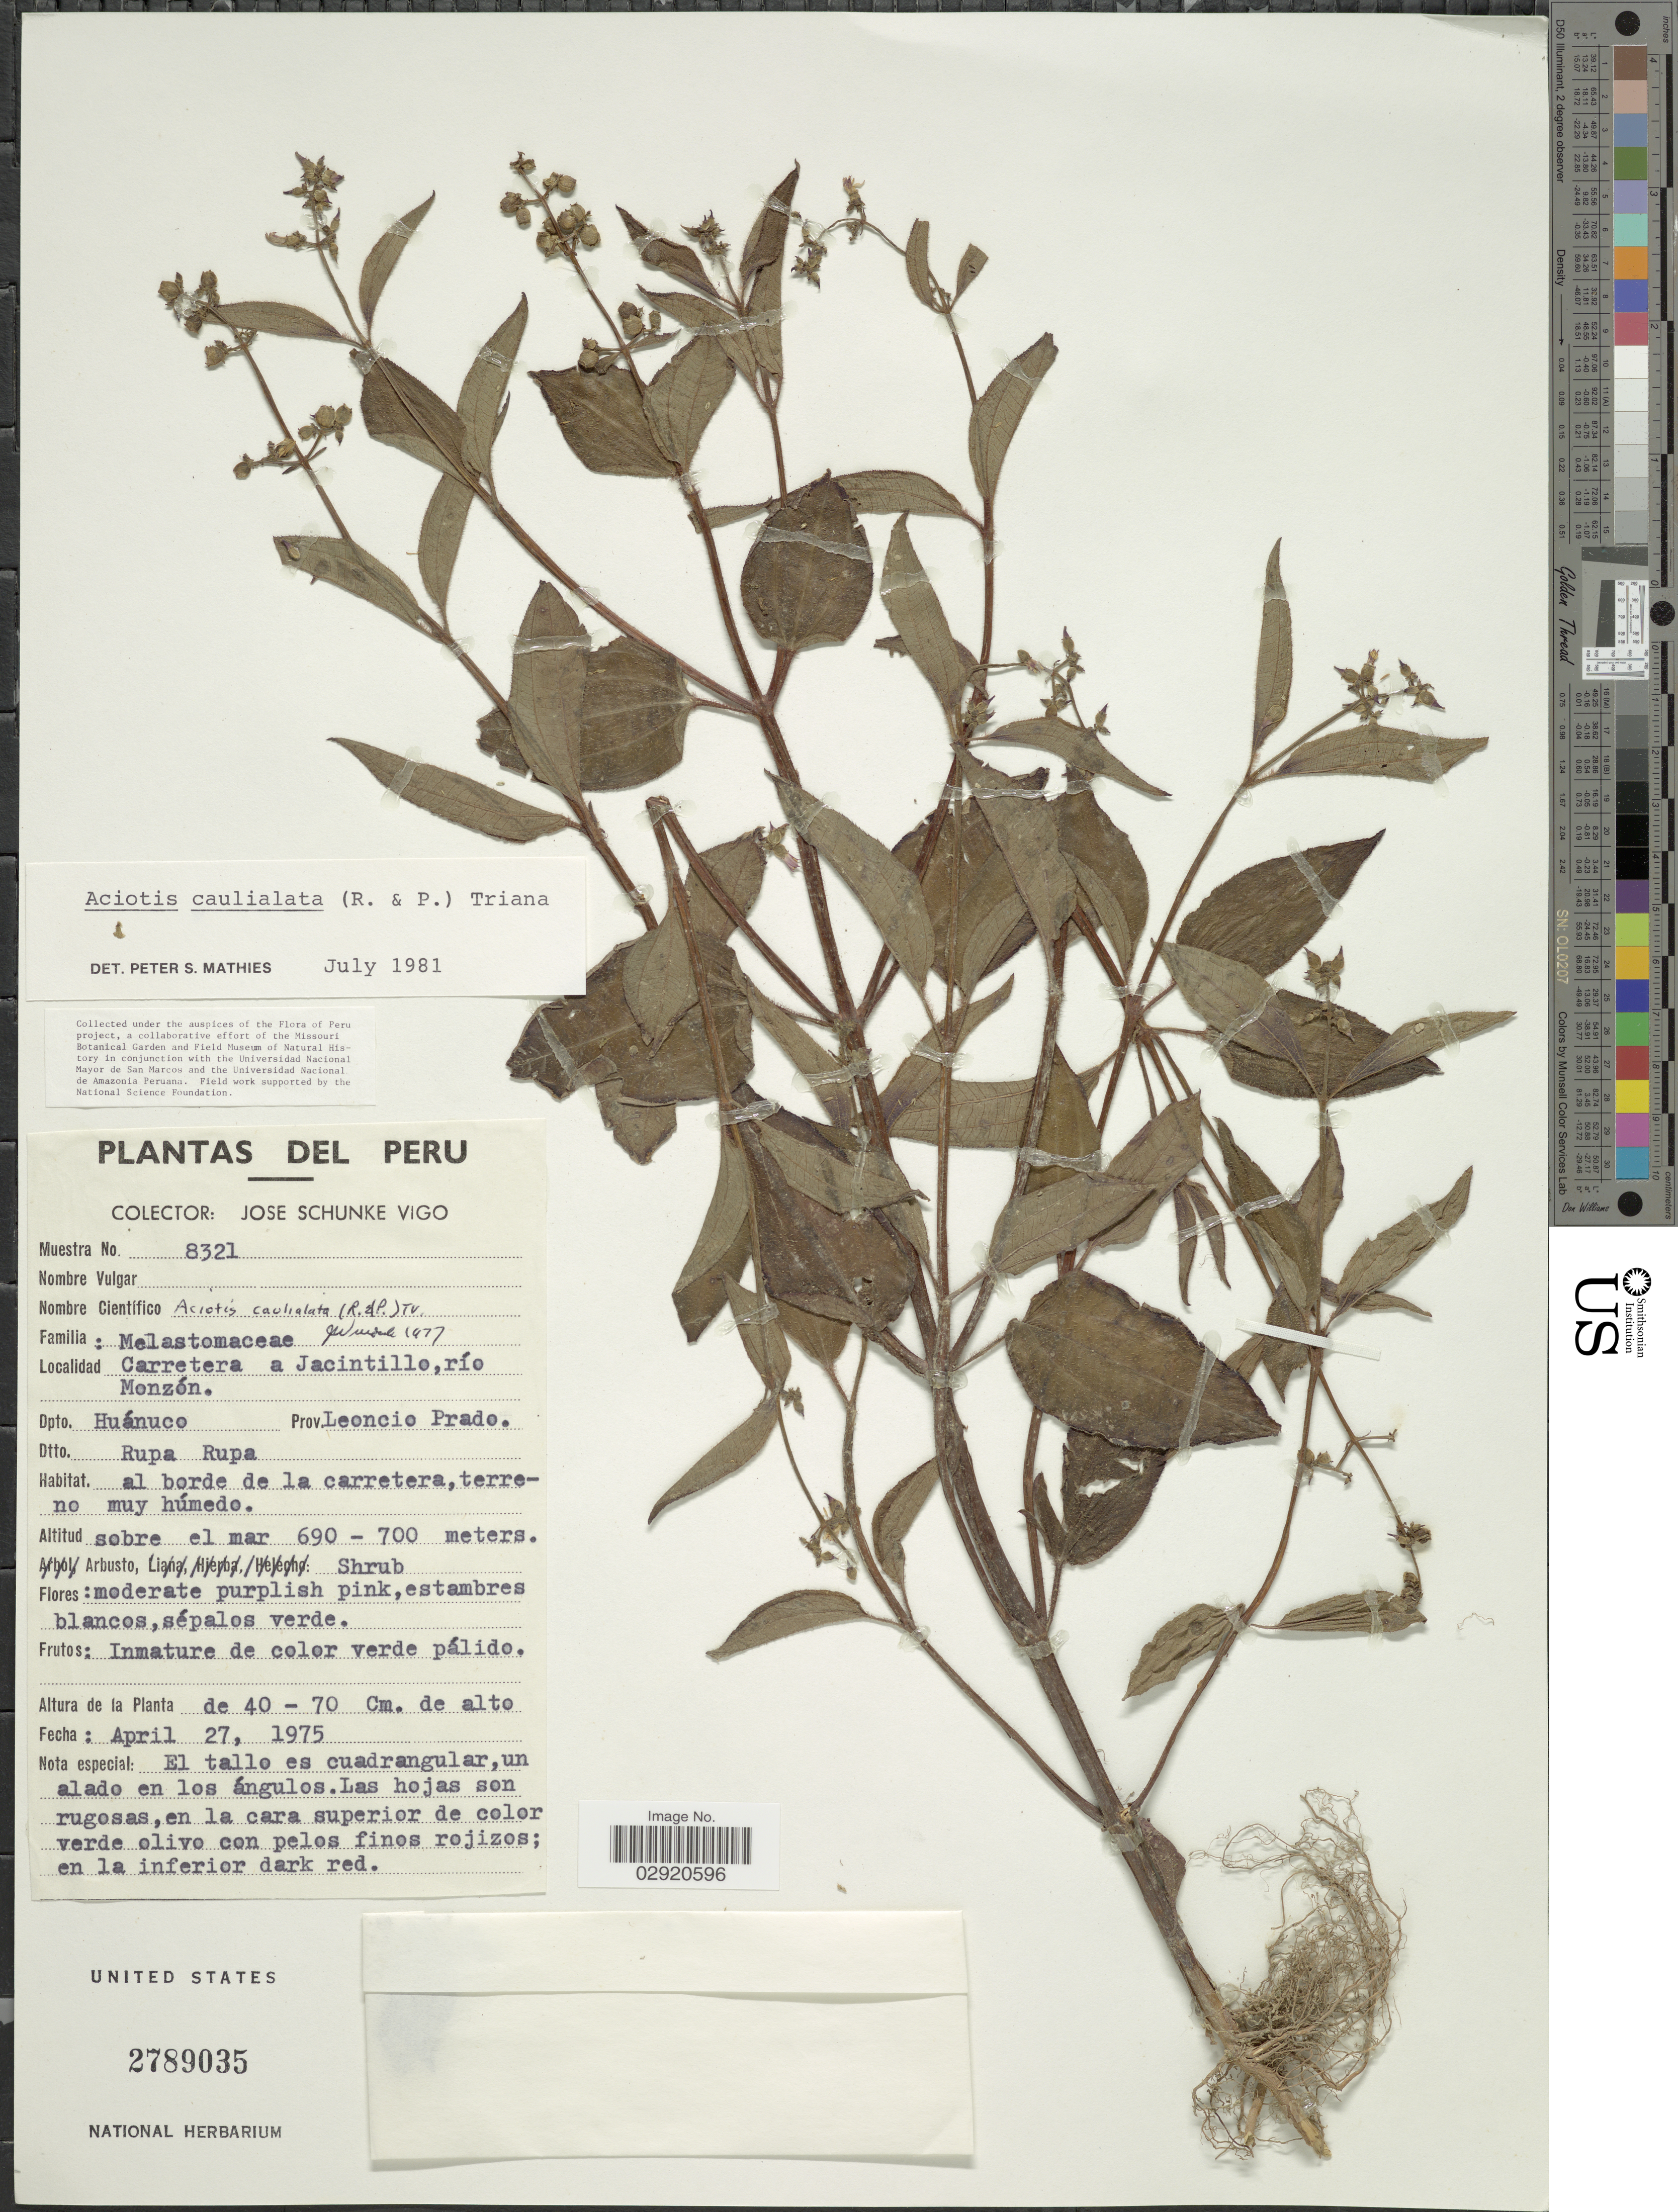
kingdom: Plantae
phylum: Tracheophyta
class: Magnoliopsida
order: Myrtales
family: Melastomataceae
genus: Aciotis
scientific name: Aciotis rubricaulis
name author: (Mart. ex DC.) Triana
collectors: J. Schunke Vigo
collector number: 8321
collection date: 1975-04-27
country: Peru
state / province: Huánuco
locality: Carretera a Jacintillo, río Monzón. Dpto. Huánuco. Prov. Leoncio Prado. Dtto. Rupa Rupa.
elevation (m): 690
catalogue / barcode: US 2789035